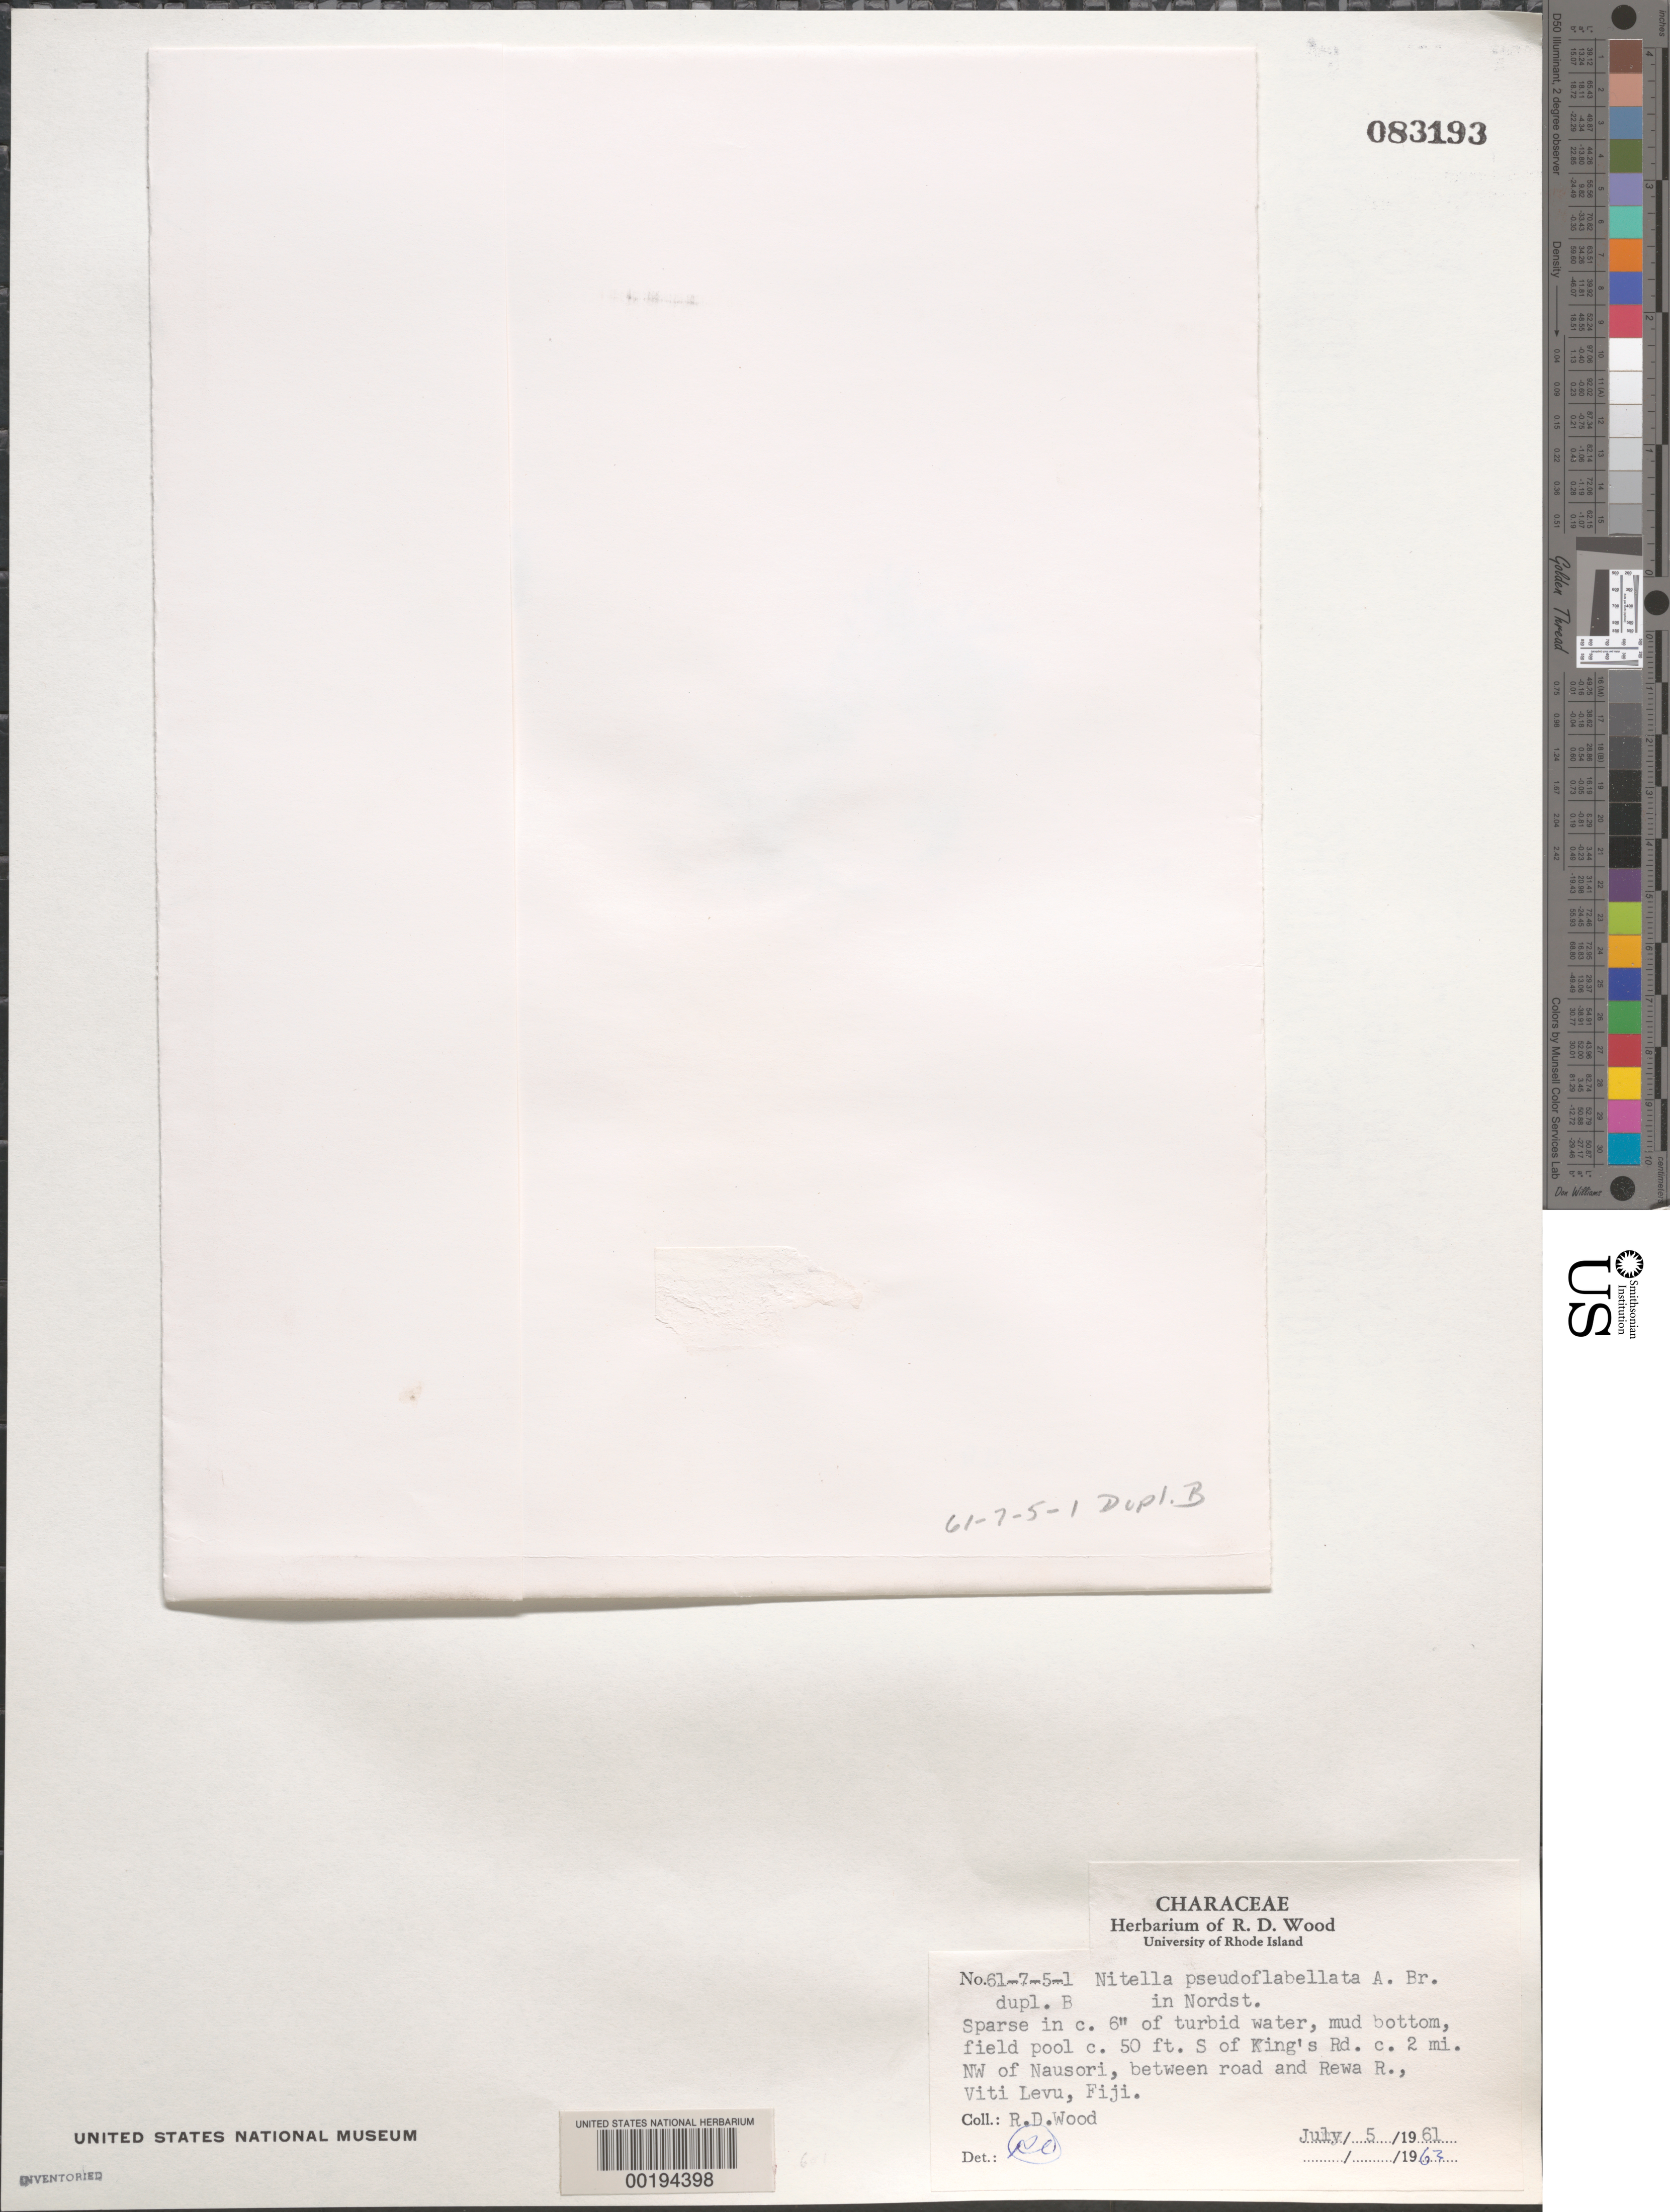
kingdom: Plantae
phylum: Charophyta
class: Charophyceae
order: Charales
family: Characeae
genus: Nitella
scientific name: Nitella pseudoflabellata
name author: A. Braun in A. Braun & Rabenh.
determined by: Wood, R. D.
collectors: R. Wood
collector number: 61-7-5-1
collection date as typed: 05 Jul 1961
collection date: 1961-07-05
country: Fiji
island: Viti Levu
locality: Viti levu, 2 miles northwest of nausori between king's road & rewa river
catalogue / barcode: US 83193